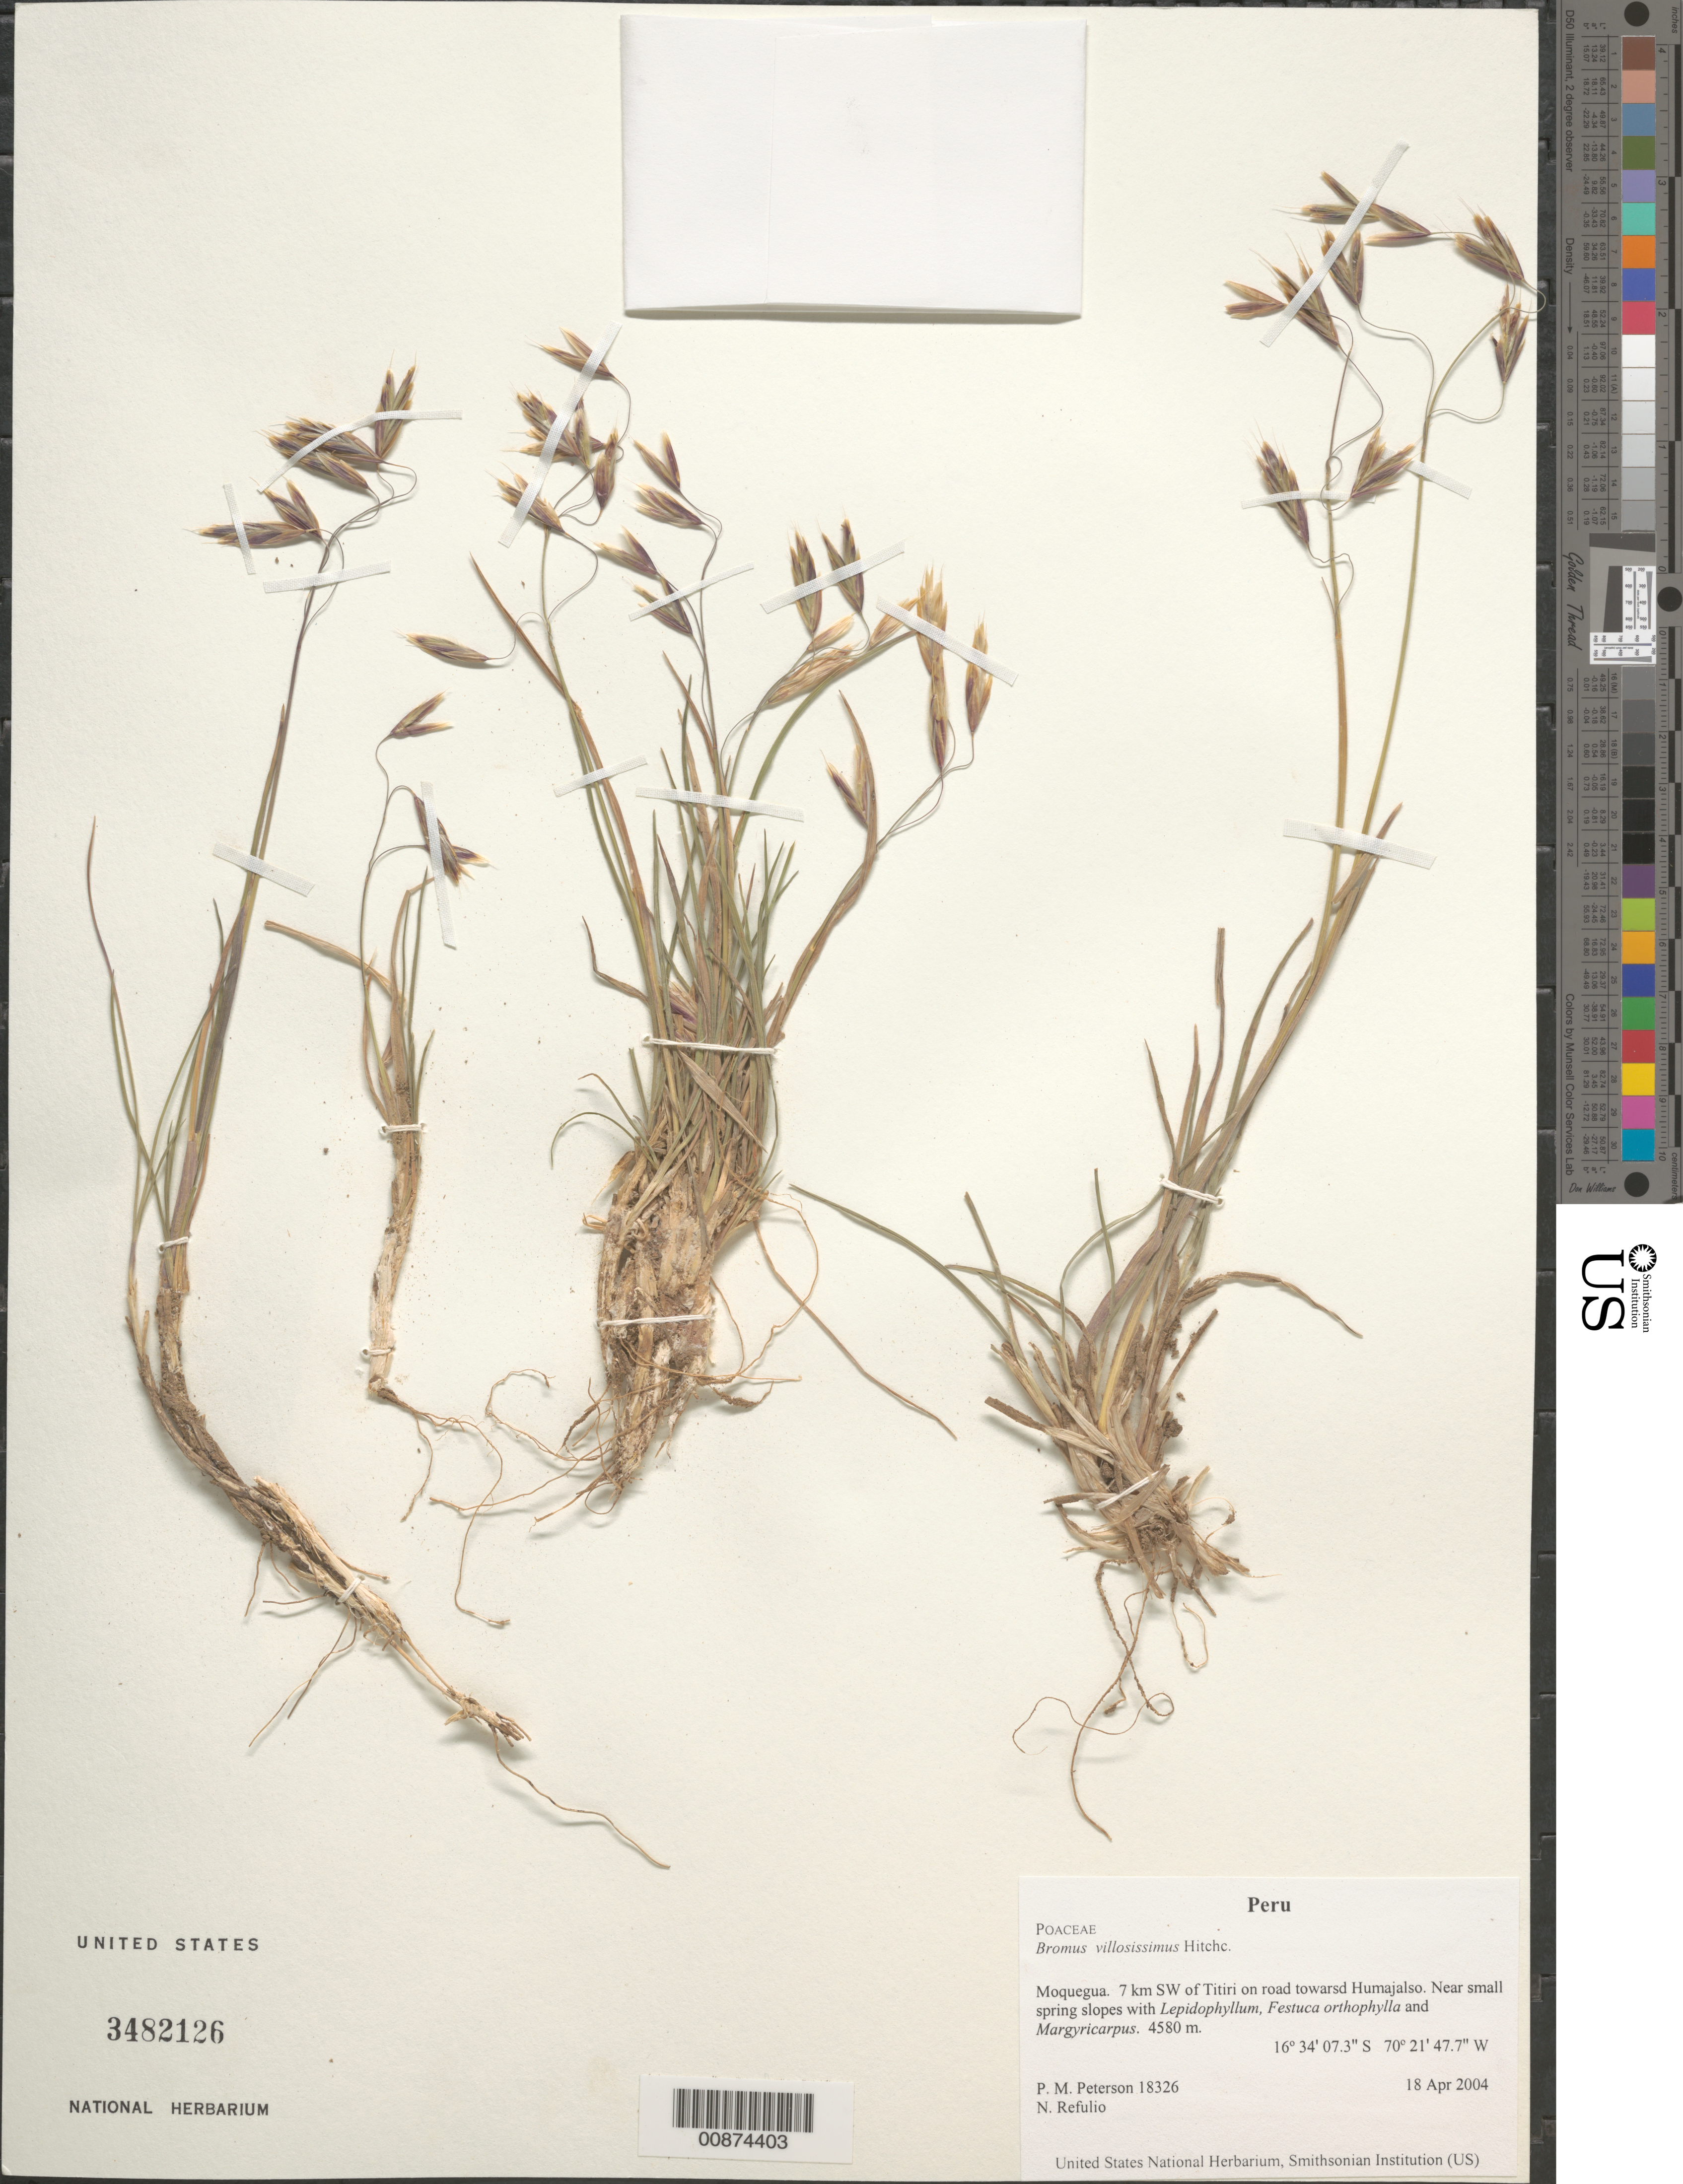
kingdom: Plantae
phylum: Tracheophyta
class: Liliopsida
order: Poales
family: Poaceae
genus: Bromus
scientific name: Bromus villosissimus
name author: Hitchc.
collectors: P. M. Peterson & N. Refulio-Rodríguez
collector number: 18326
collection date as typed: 18 Apr 2004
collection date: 2004-04-18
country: Peru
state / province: Moquegua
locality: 7 km SW of Titiri on road towarsd Humajalso. Near small spring slopes with Lepidophyllum, Festuca orthophylla and Margyricarpus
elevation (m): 4580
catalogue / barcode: US 3482126